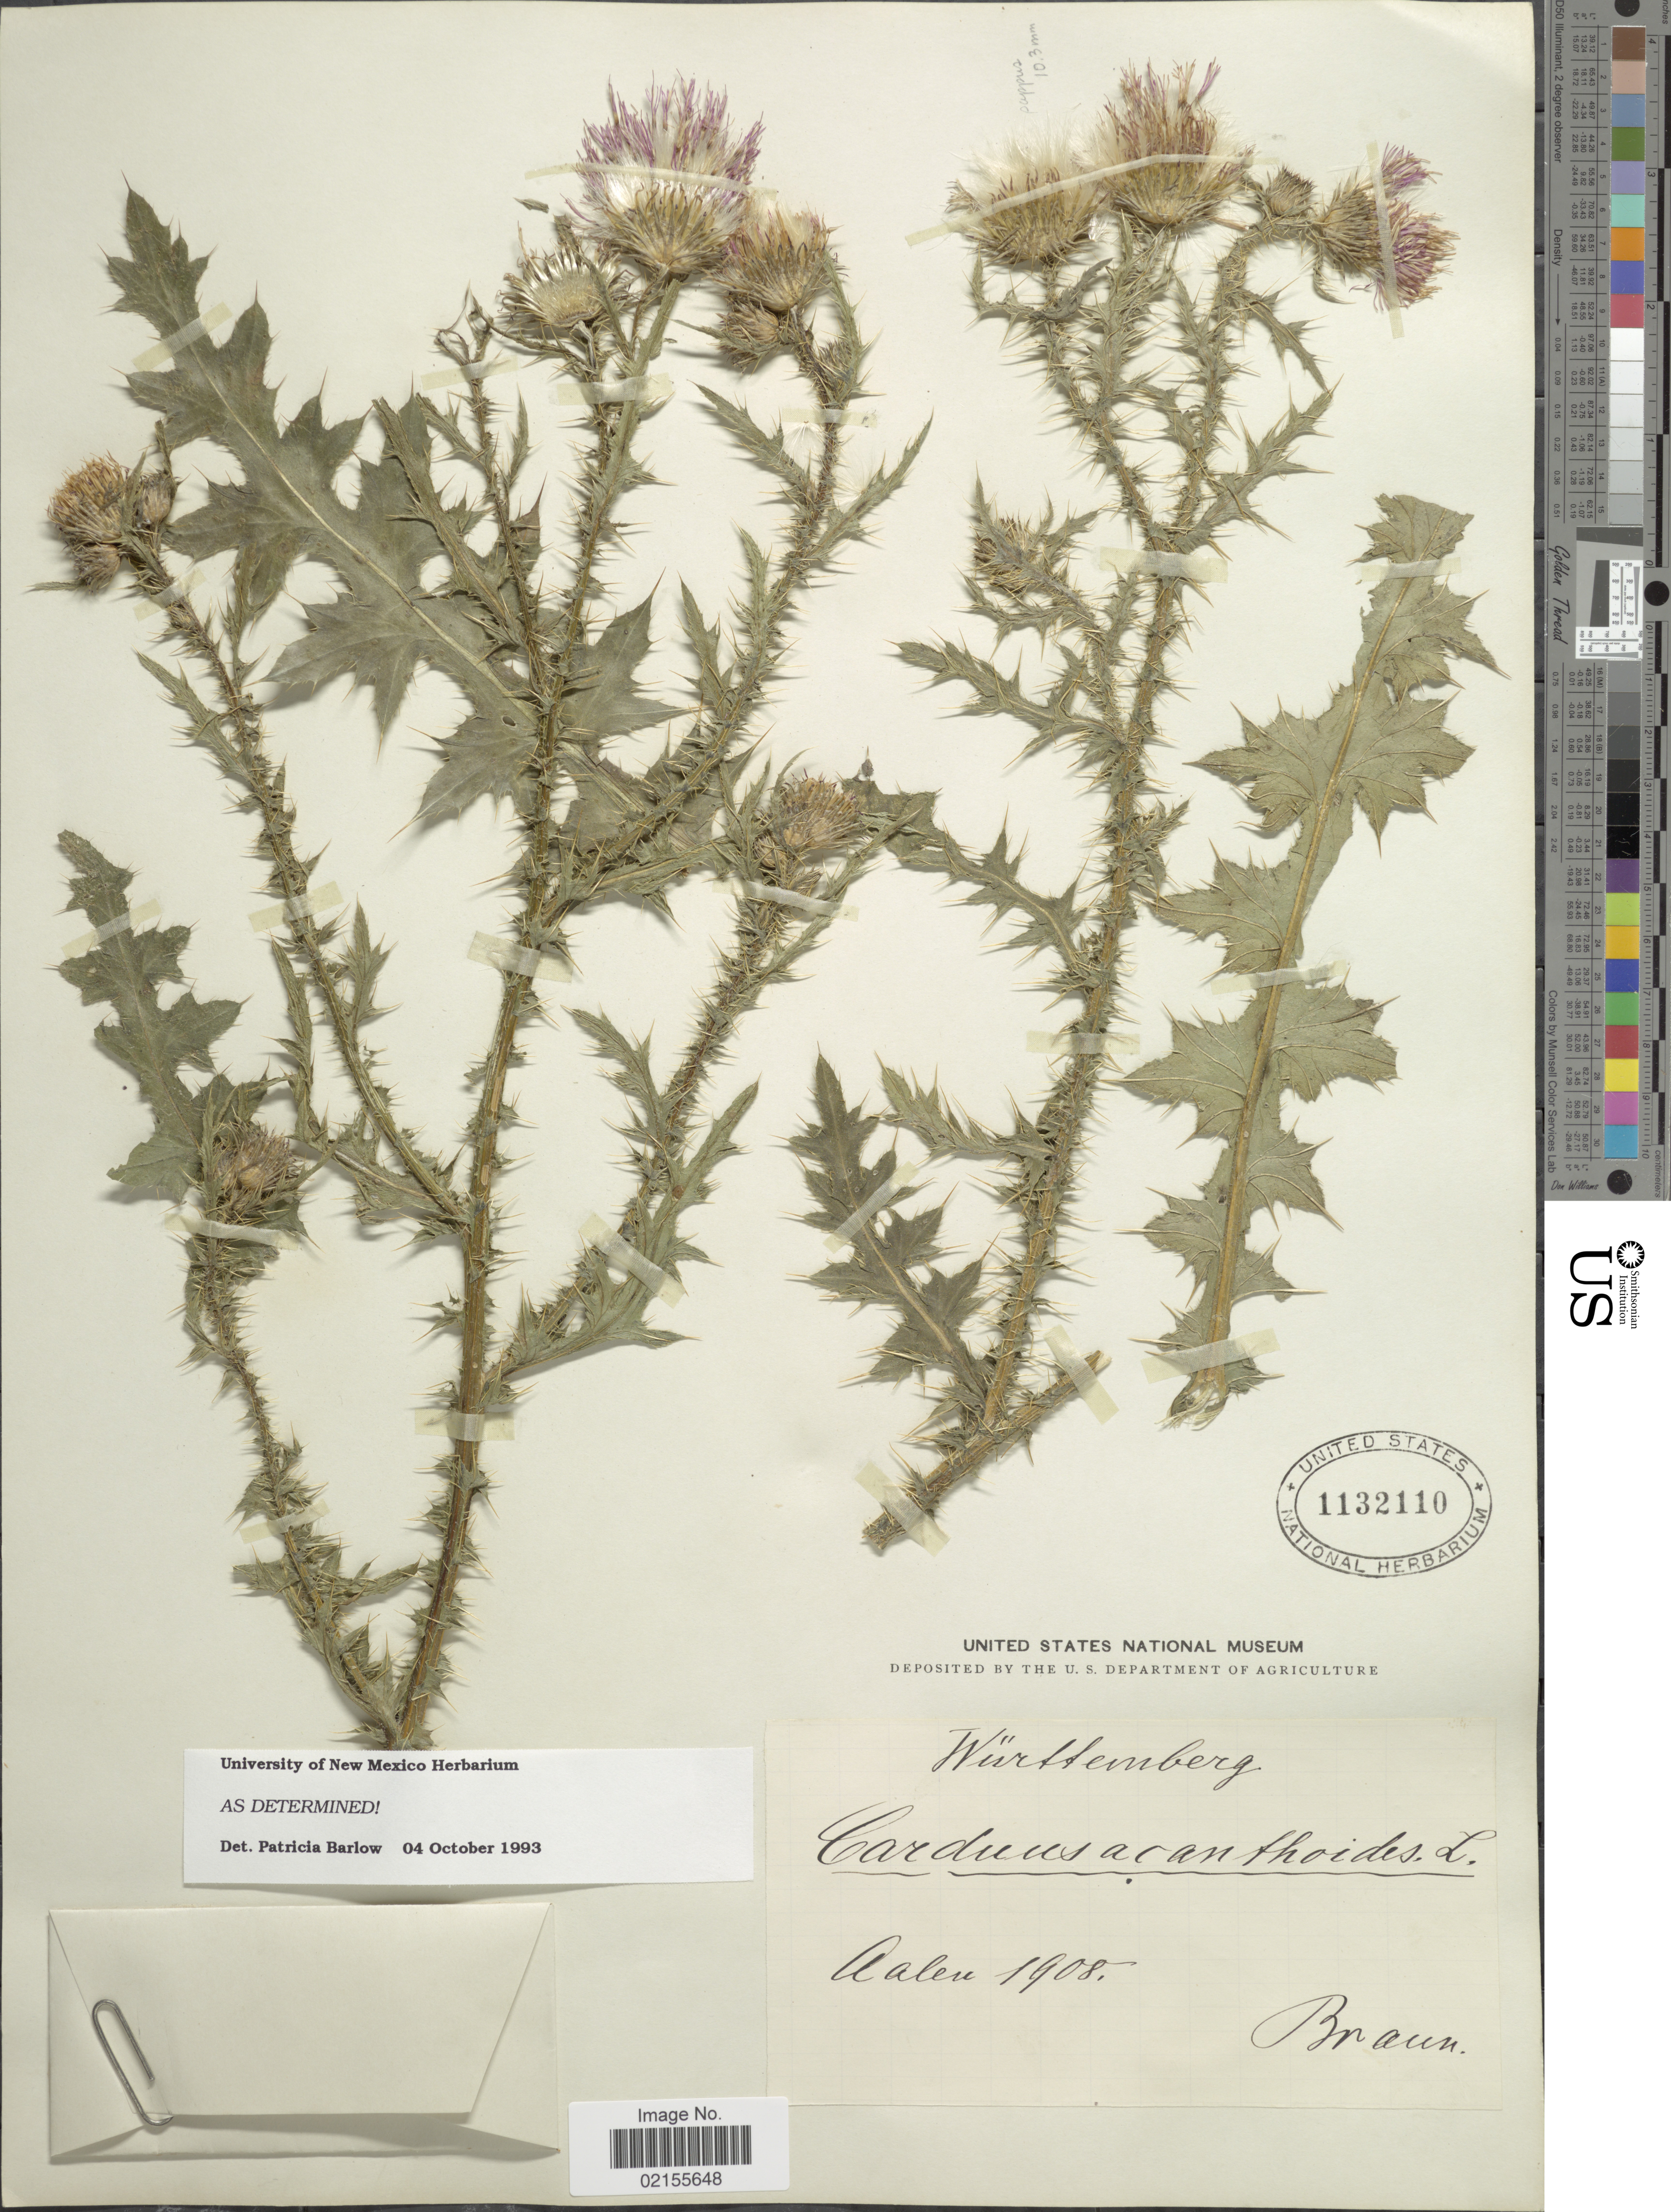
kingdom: Plantae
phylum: Tracheophyta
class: Magnoliopsida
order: Asterales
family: Asteraceae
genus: Carduus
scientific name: Carduus acanthoides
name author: L.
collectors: Braun, --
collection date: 1908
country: Germany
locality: Württemberg, Aalen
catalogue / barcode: US 1132110